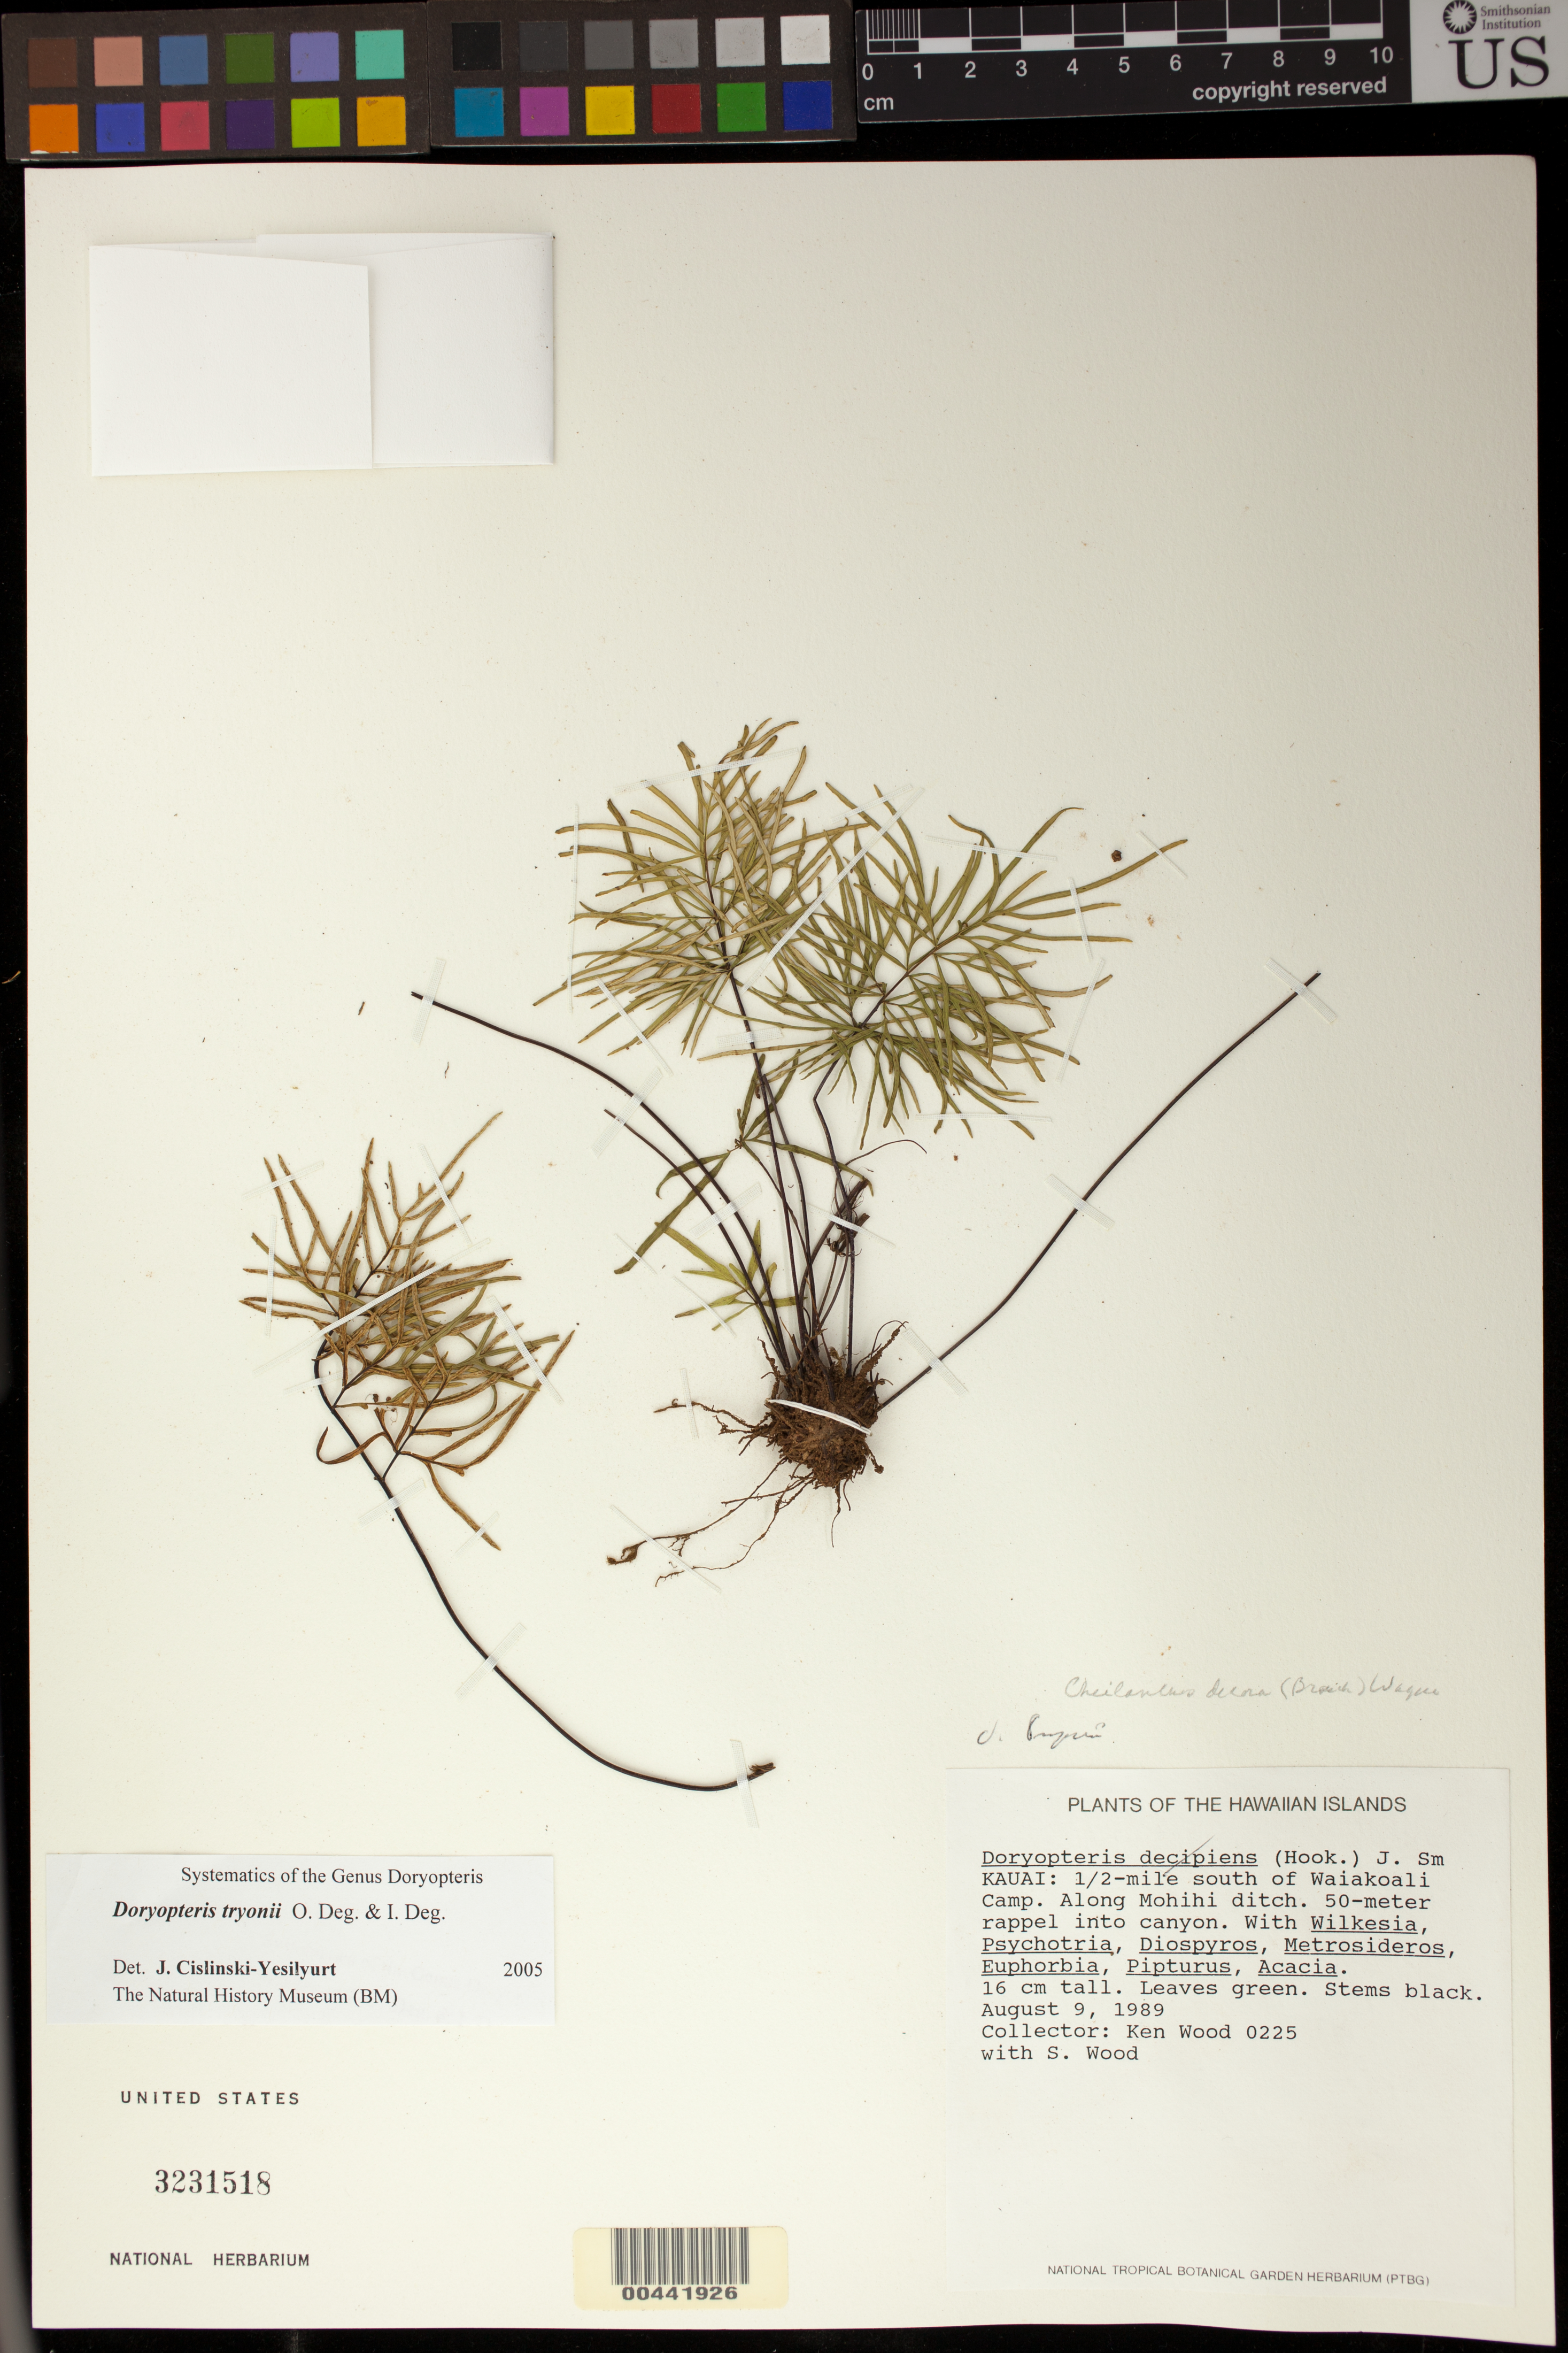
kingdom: Plantae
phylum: Tracheophyta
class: Polypodiopsida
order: Polypodiales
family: Pteridaceae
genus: Doryopteris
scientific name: Doryopteris tryonii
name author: O. Deg. & I. Deg.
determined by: Yesilyurt, J. C.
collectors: K. R. Wood & S. Wood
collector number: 0225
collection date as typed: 9 Aug 1989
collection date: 1989-08-09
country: United States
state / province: Hawaii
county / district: Kauai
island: Kaua'i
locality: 0.5 mi S of Waiakoali Camp, along Mohihi ditch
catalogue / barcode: US 3231518